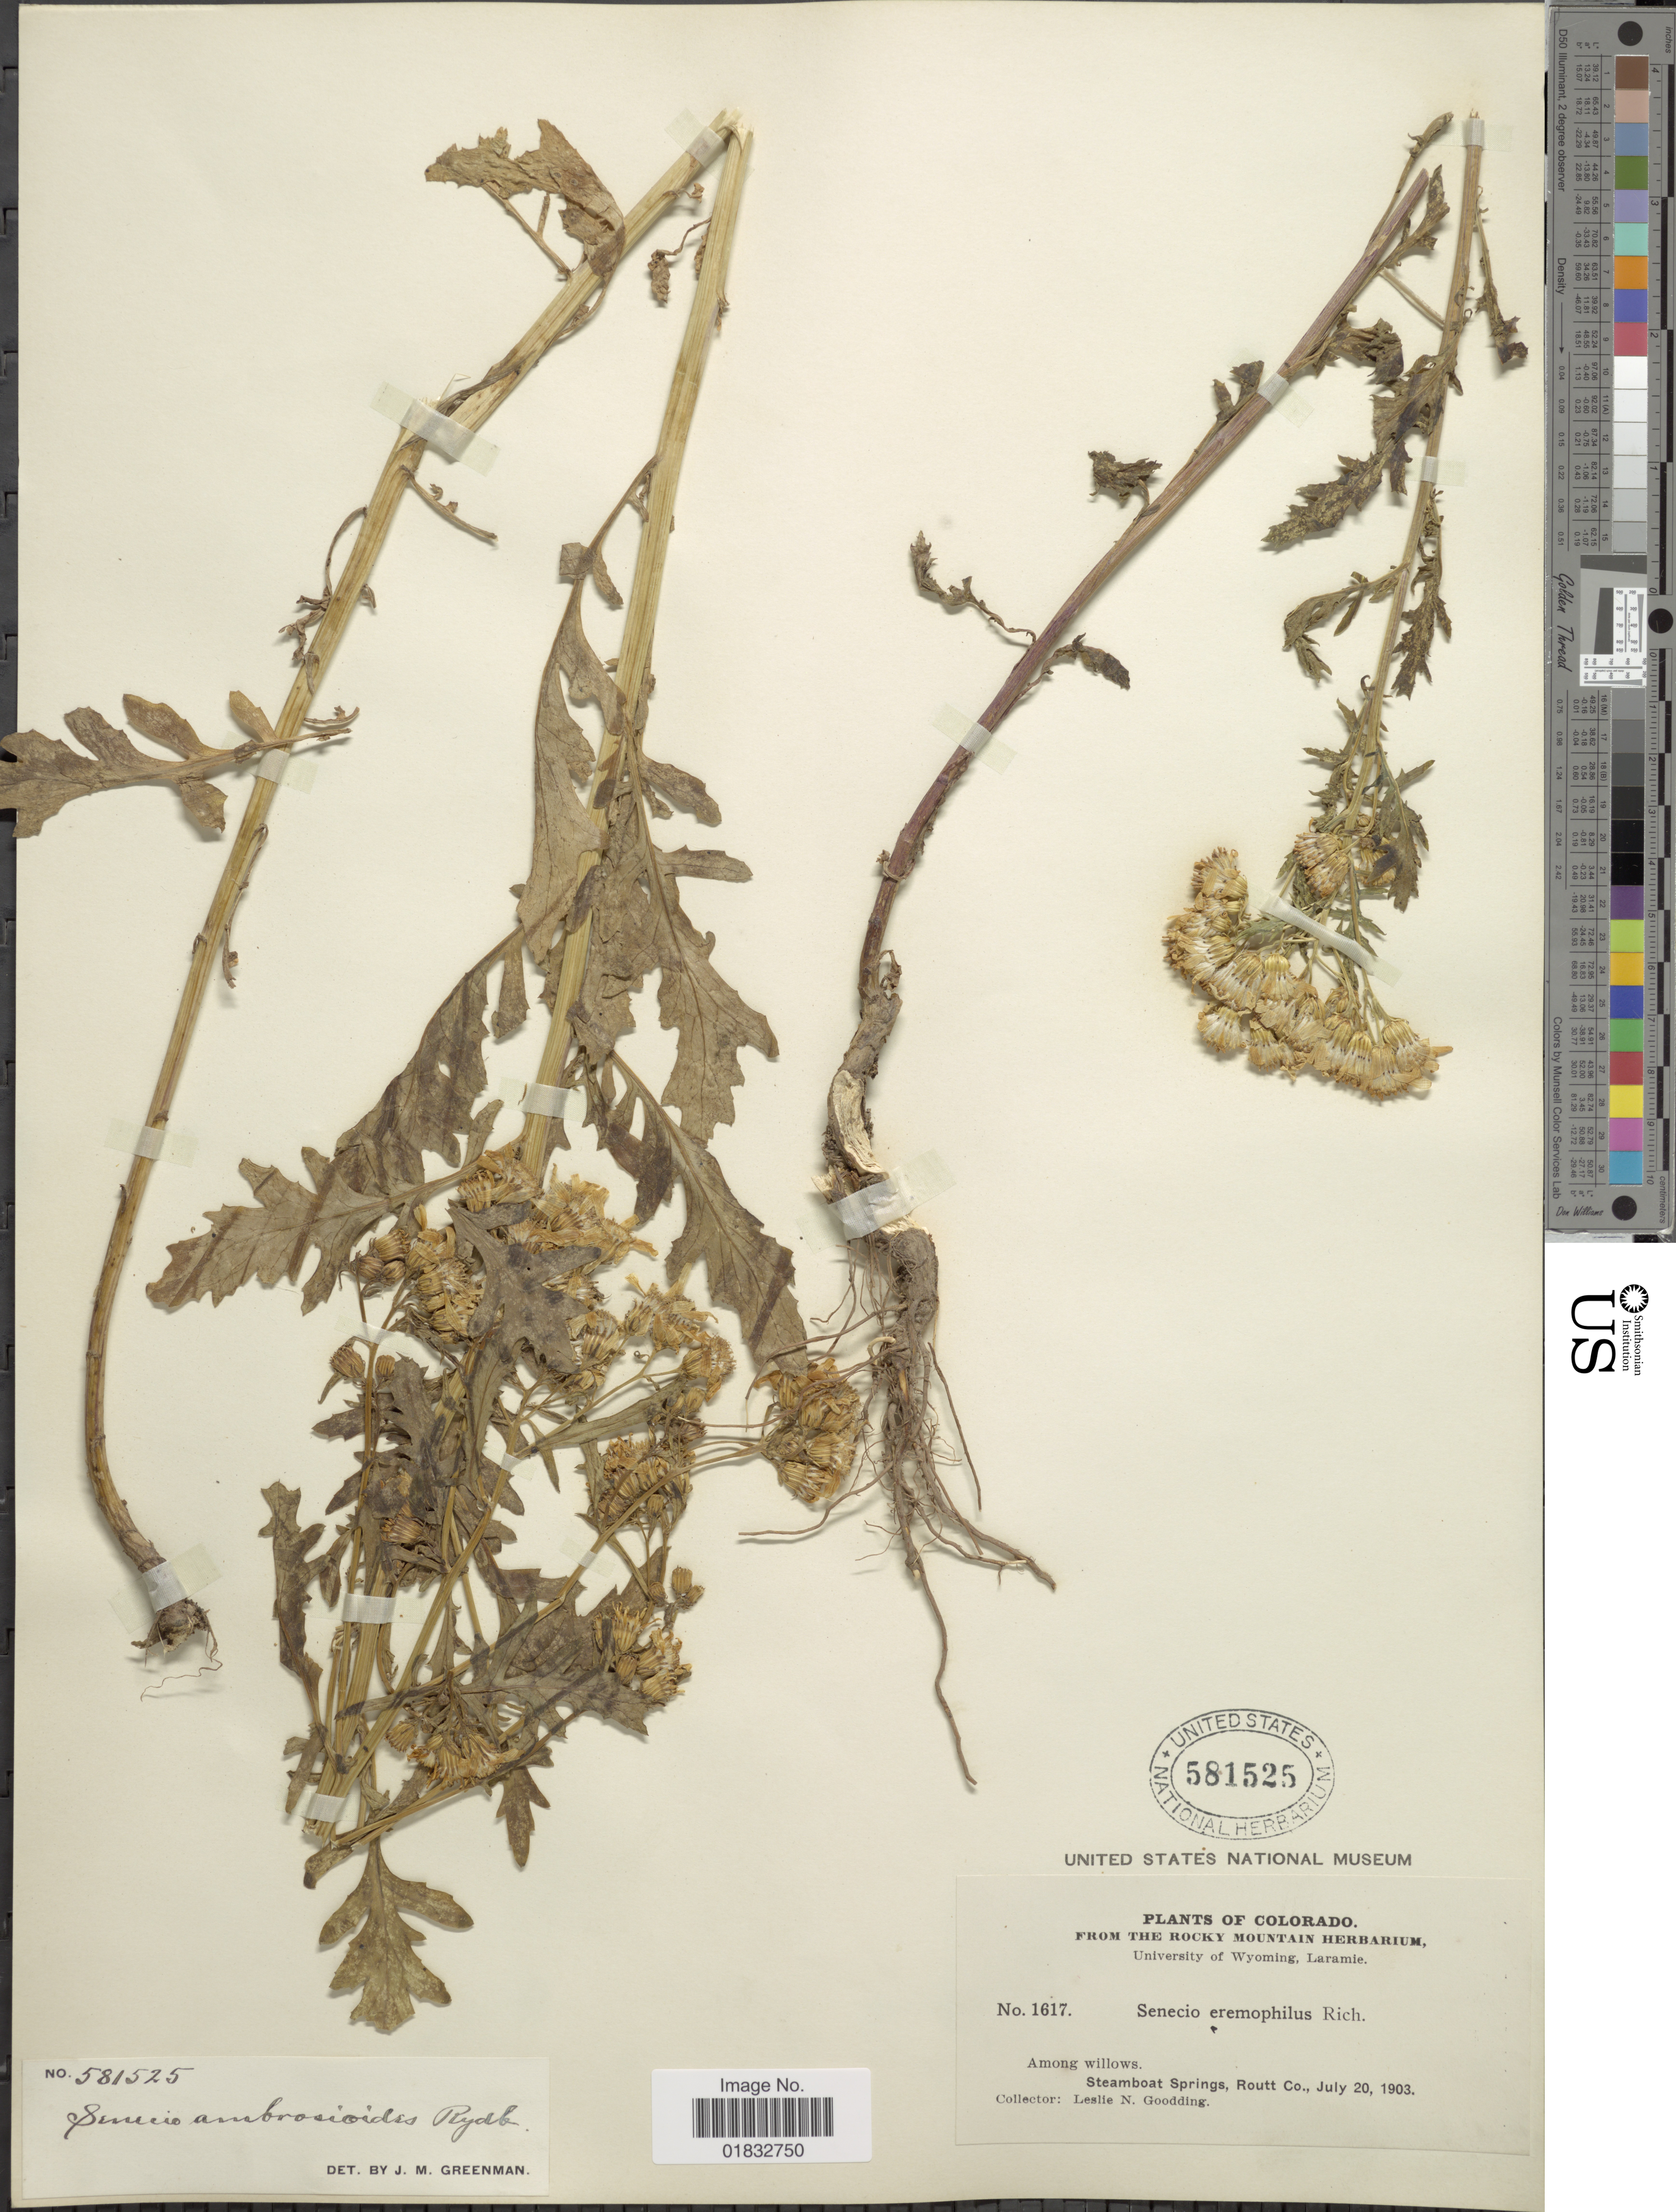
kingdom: Plantae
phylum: Tracheophyta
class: Magnoliopsida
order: Asterales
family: Asteraceae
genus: Senecio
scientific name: Senecio eremophilus var. kingii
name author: (Rydb.) Greenm.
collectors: L. N. Goodding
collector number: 1617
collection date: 1903-07-20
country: United States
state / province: Colorado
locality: Among willows, Steamboat Springs, Routt Co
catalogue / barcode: US 581525